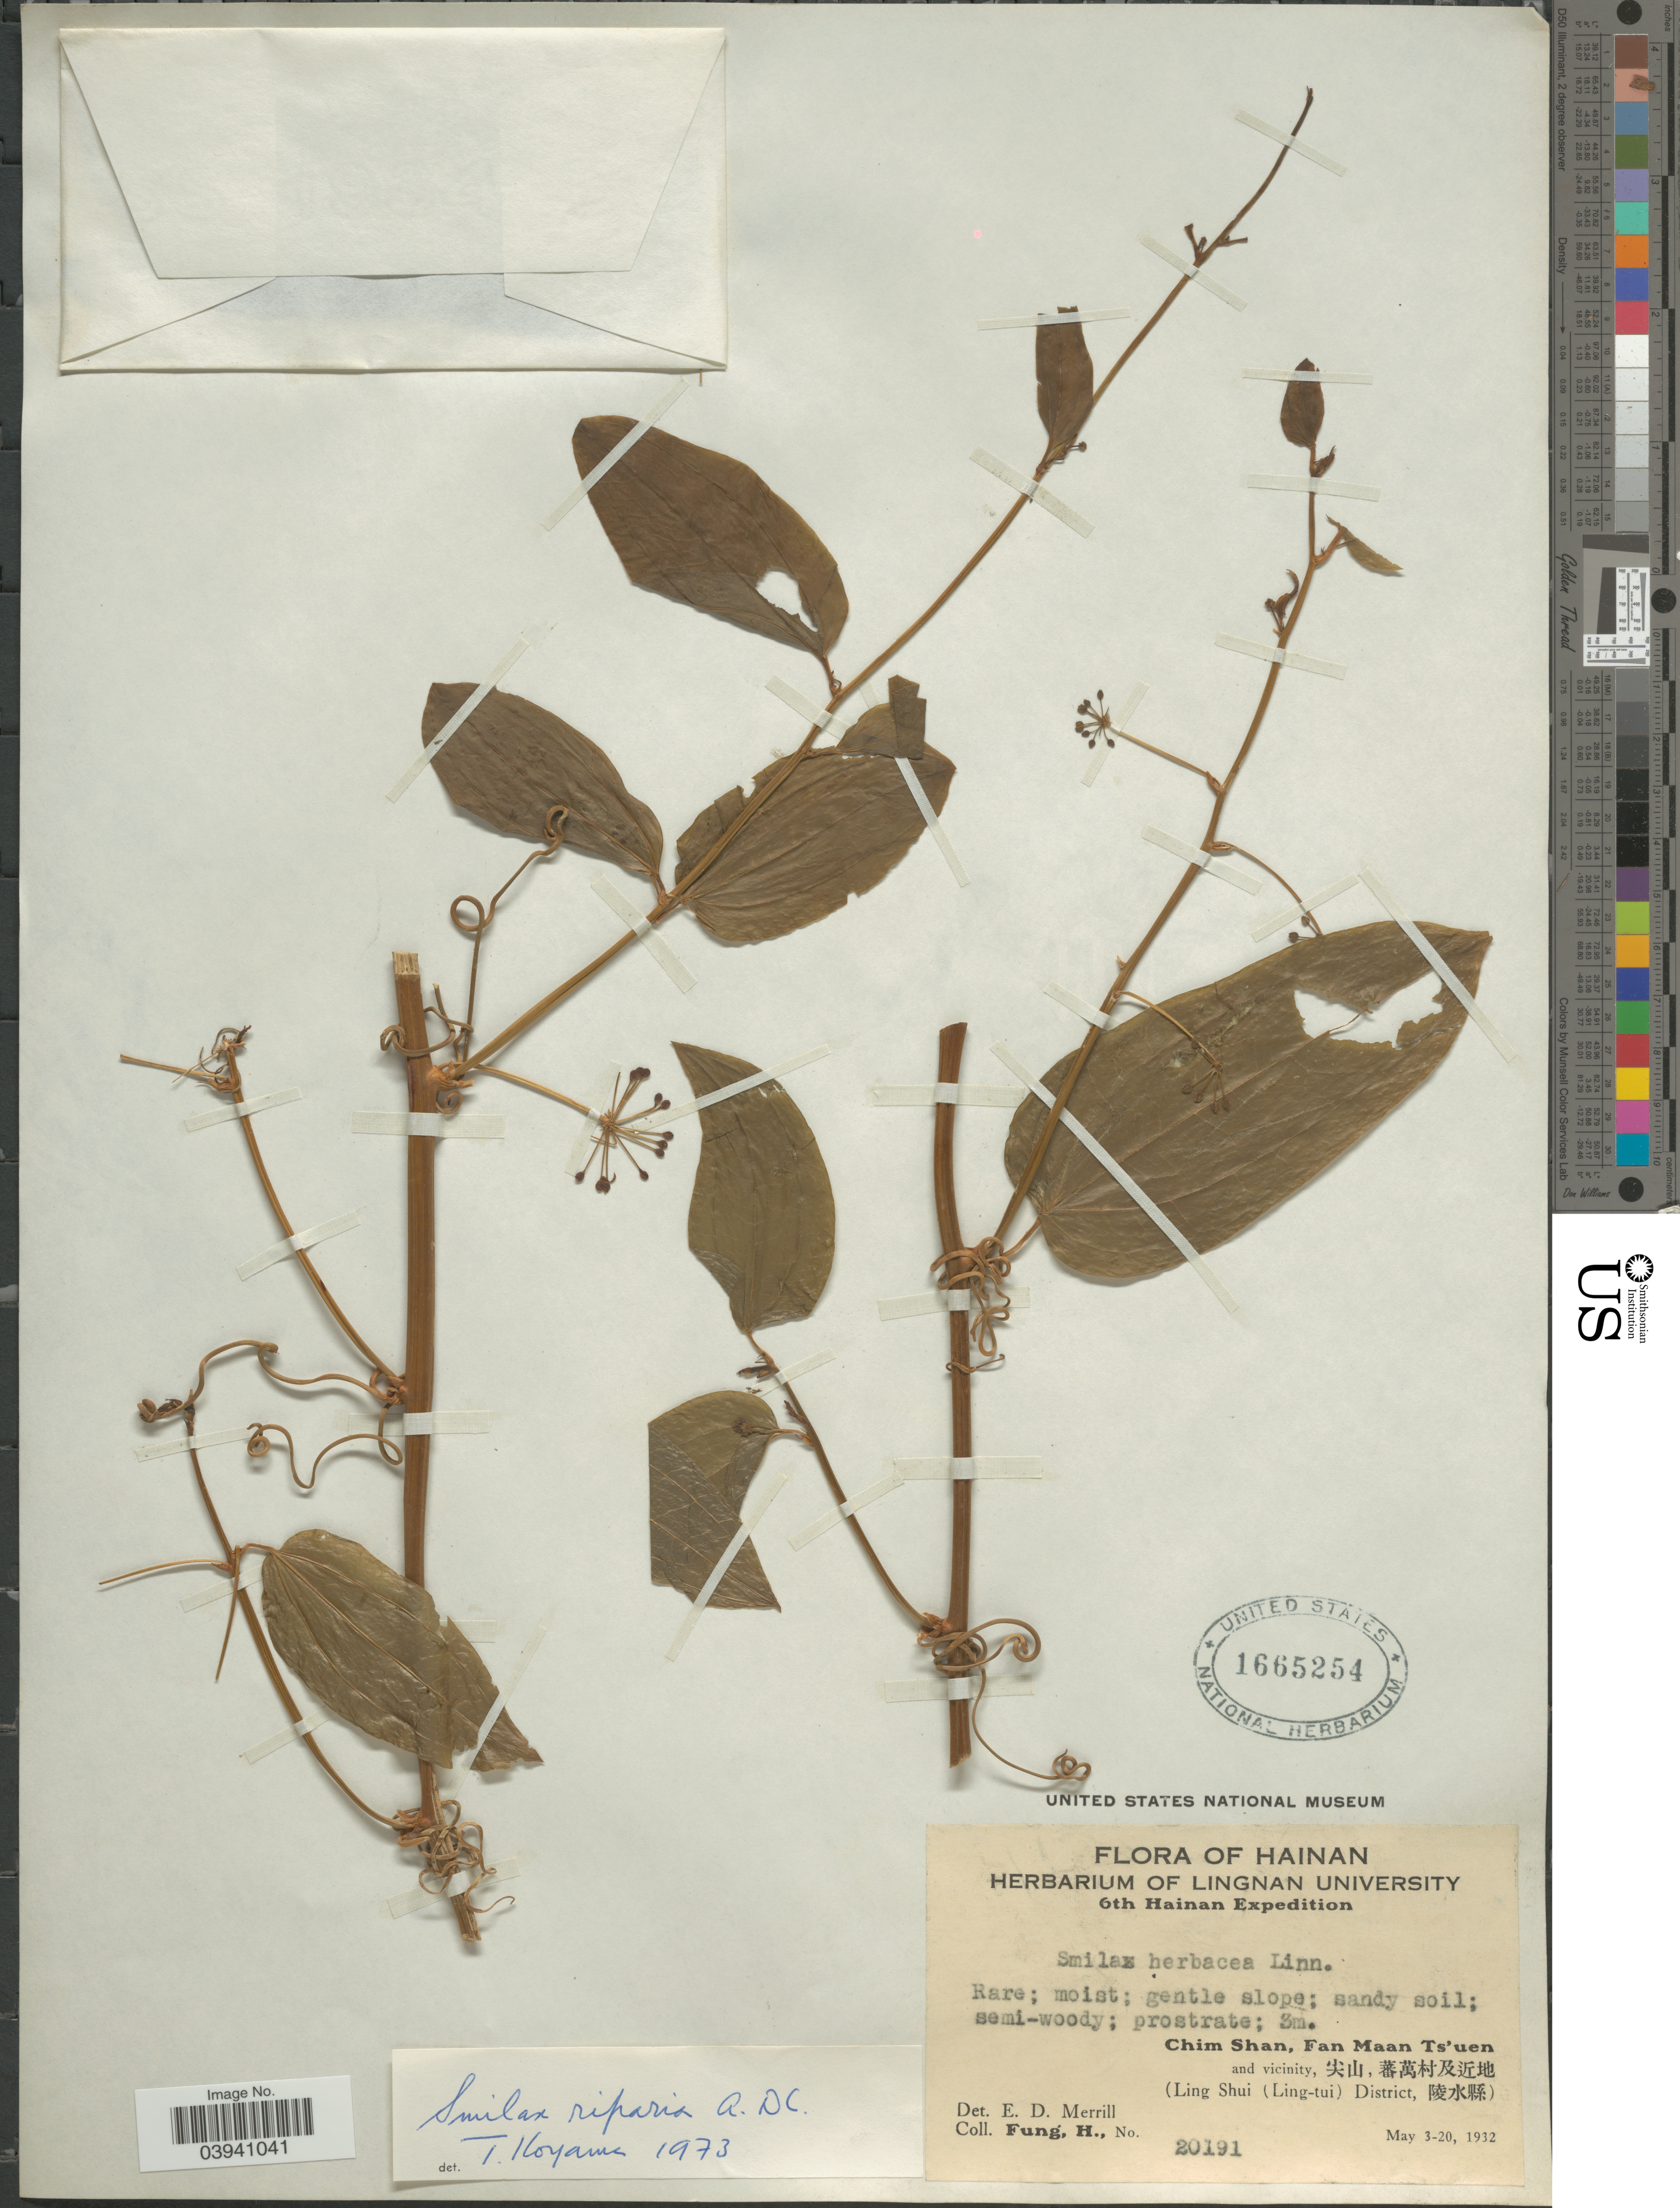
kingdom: Plantae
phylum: Tracheophyta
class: Liliopsida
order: Liliales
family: Smilacaceae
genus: Smilax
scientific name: Smilax riparia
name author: A. DC.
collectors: H. Fung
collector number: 20191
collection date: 1932-05-03/1932-05-20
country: China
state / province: Hainan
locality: Chim Shan, Fan Maan Ts'uen and vicinity, X. (Ling Shui (Ling-tui) District, X).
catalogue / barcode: US 1665254